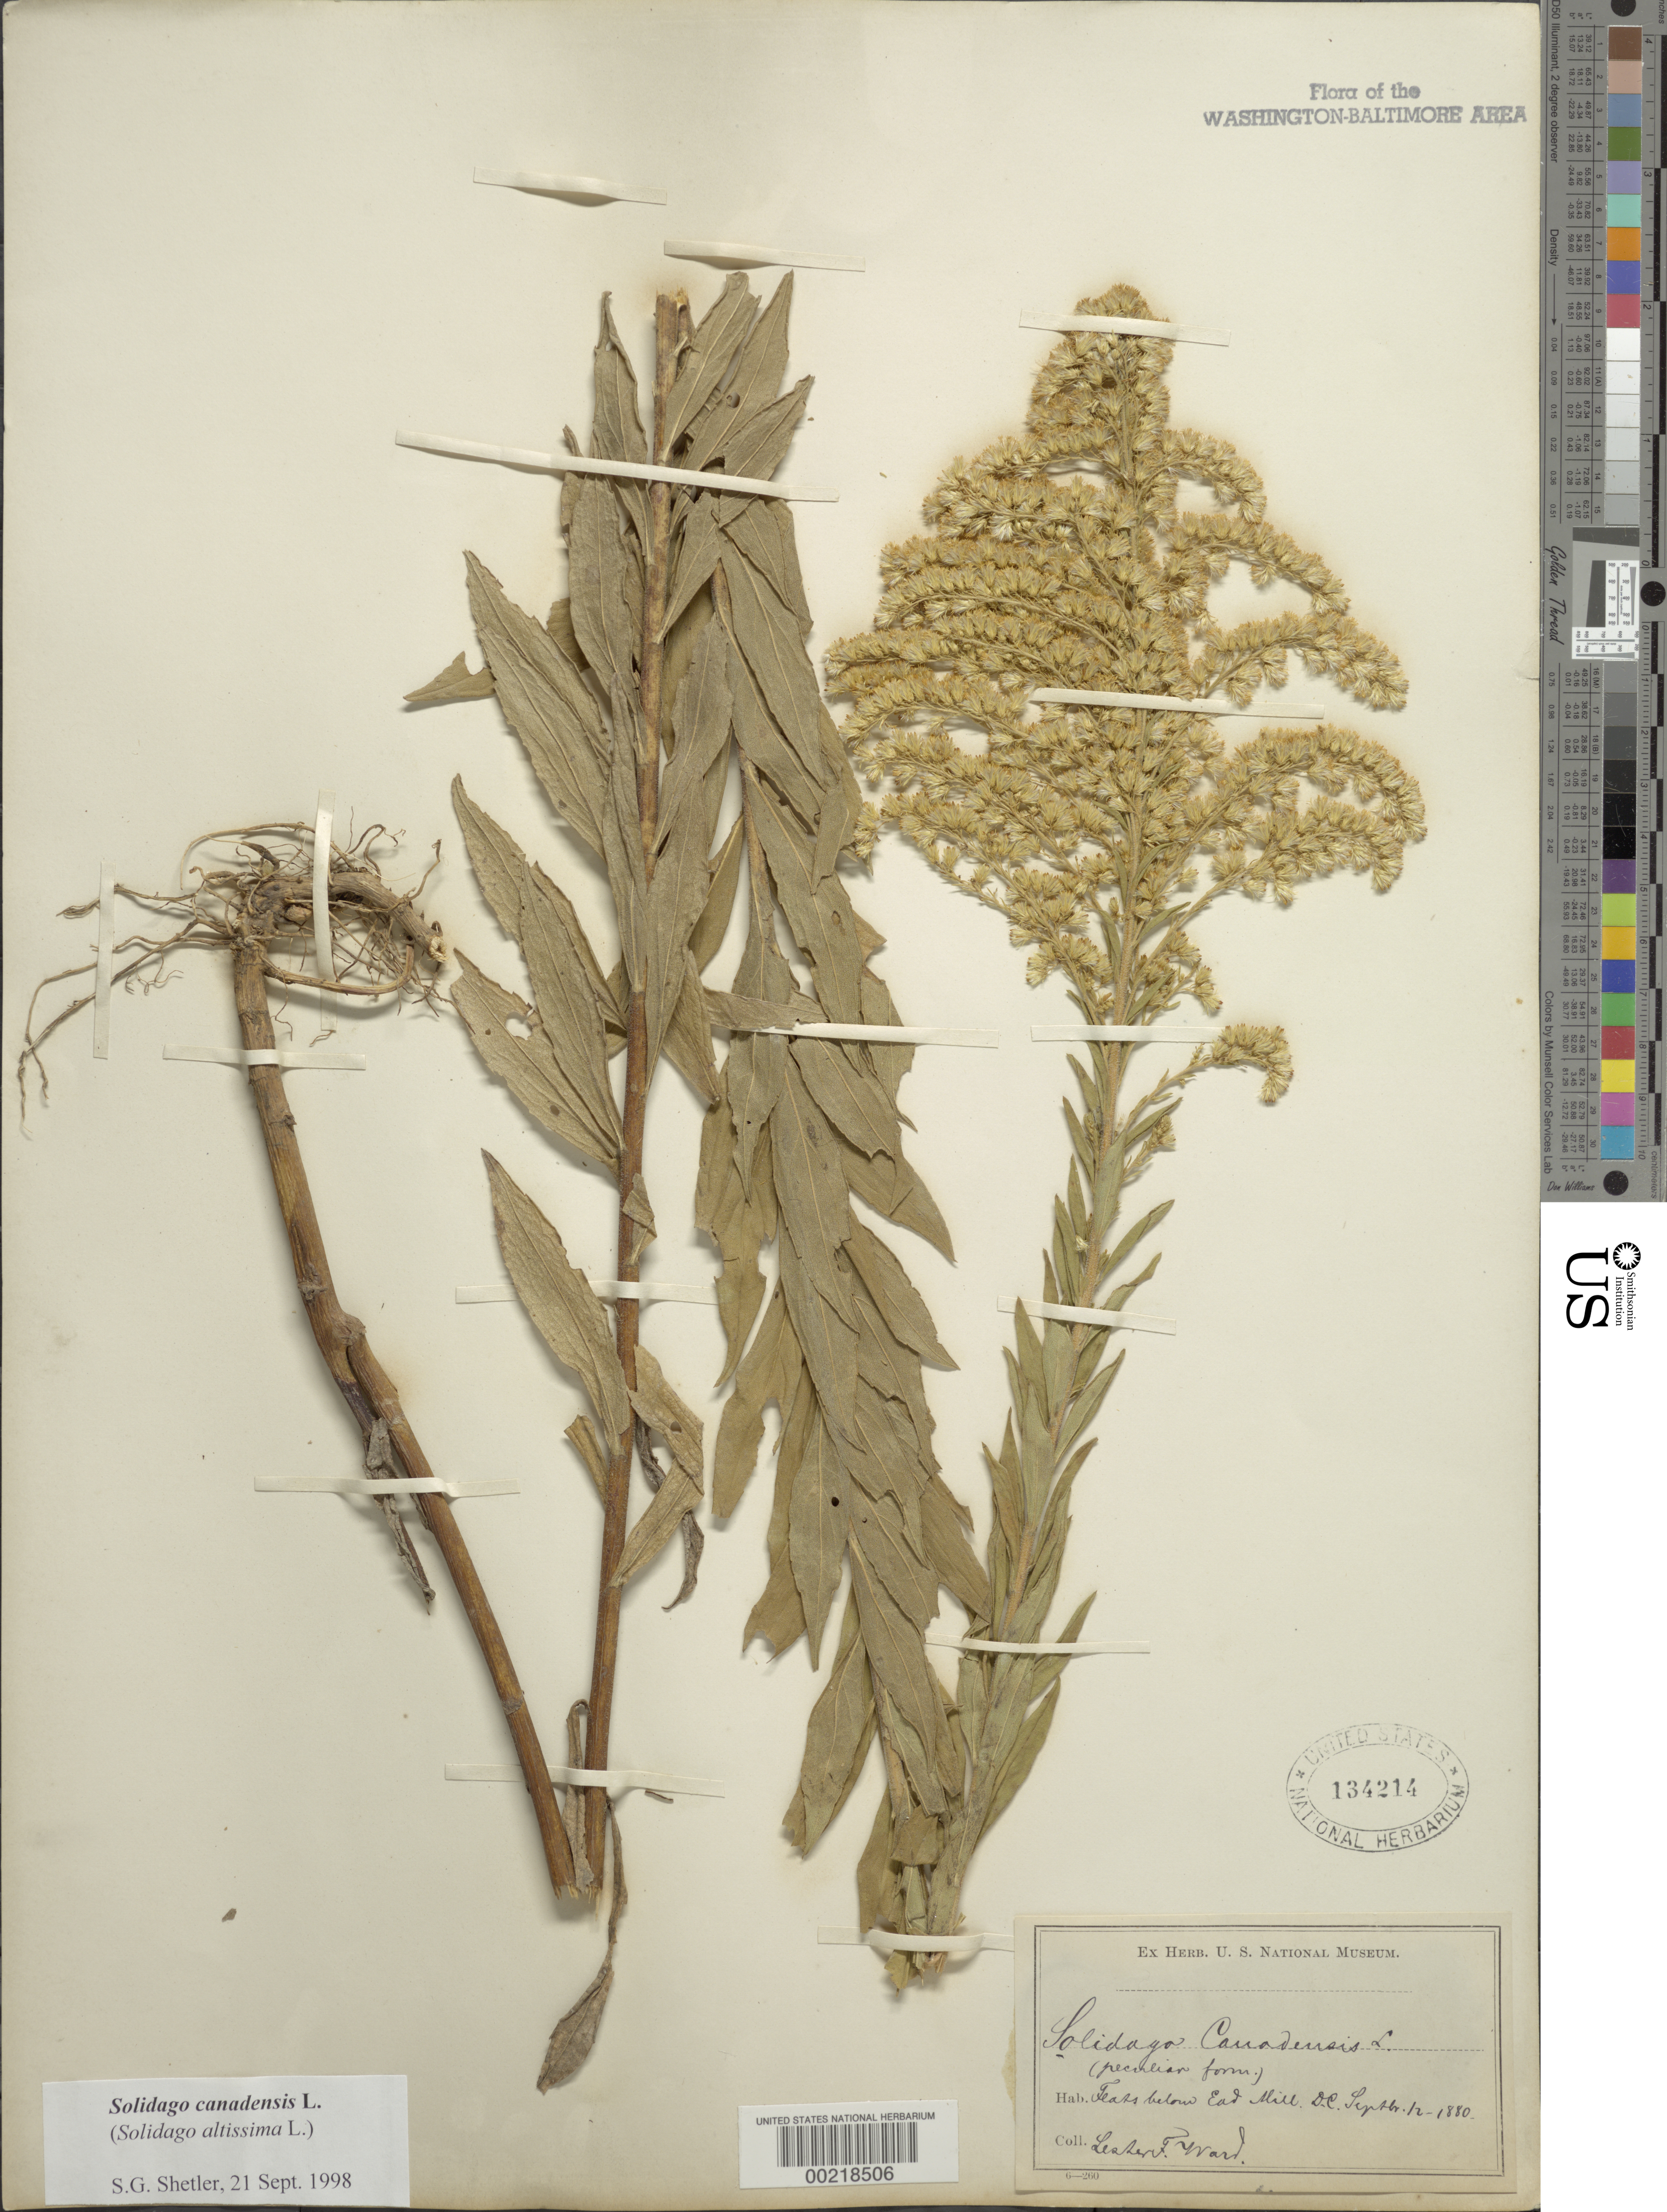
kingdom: Plantae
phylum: Tracheophyta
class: Magnoliopsida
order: Asterales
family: Asteraceae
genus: Solidago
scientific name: Solidago canadensis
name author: L.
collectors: L. F. Ward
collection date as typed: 12 Sep 1880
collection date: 1880-09-12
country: United States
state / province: District of Columbia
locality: flats below Ead Mill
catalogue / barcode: US 134214